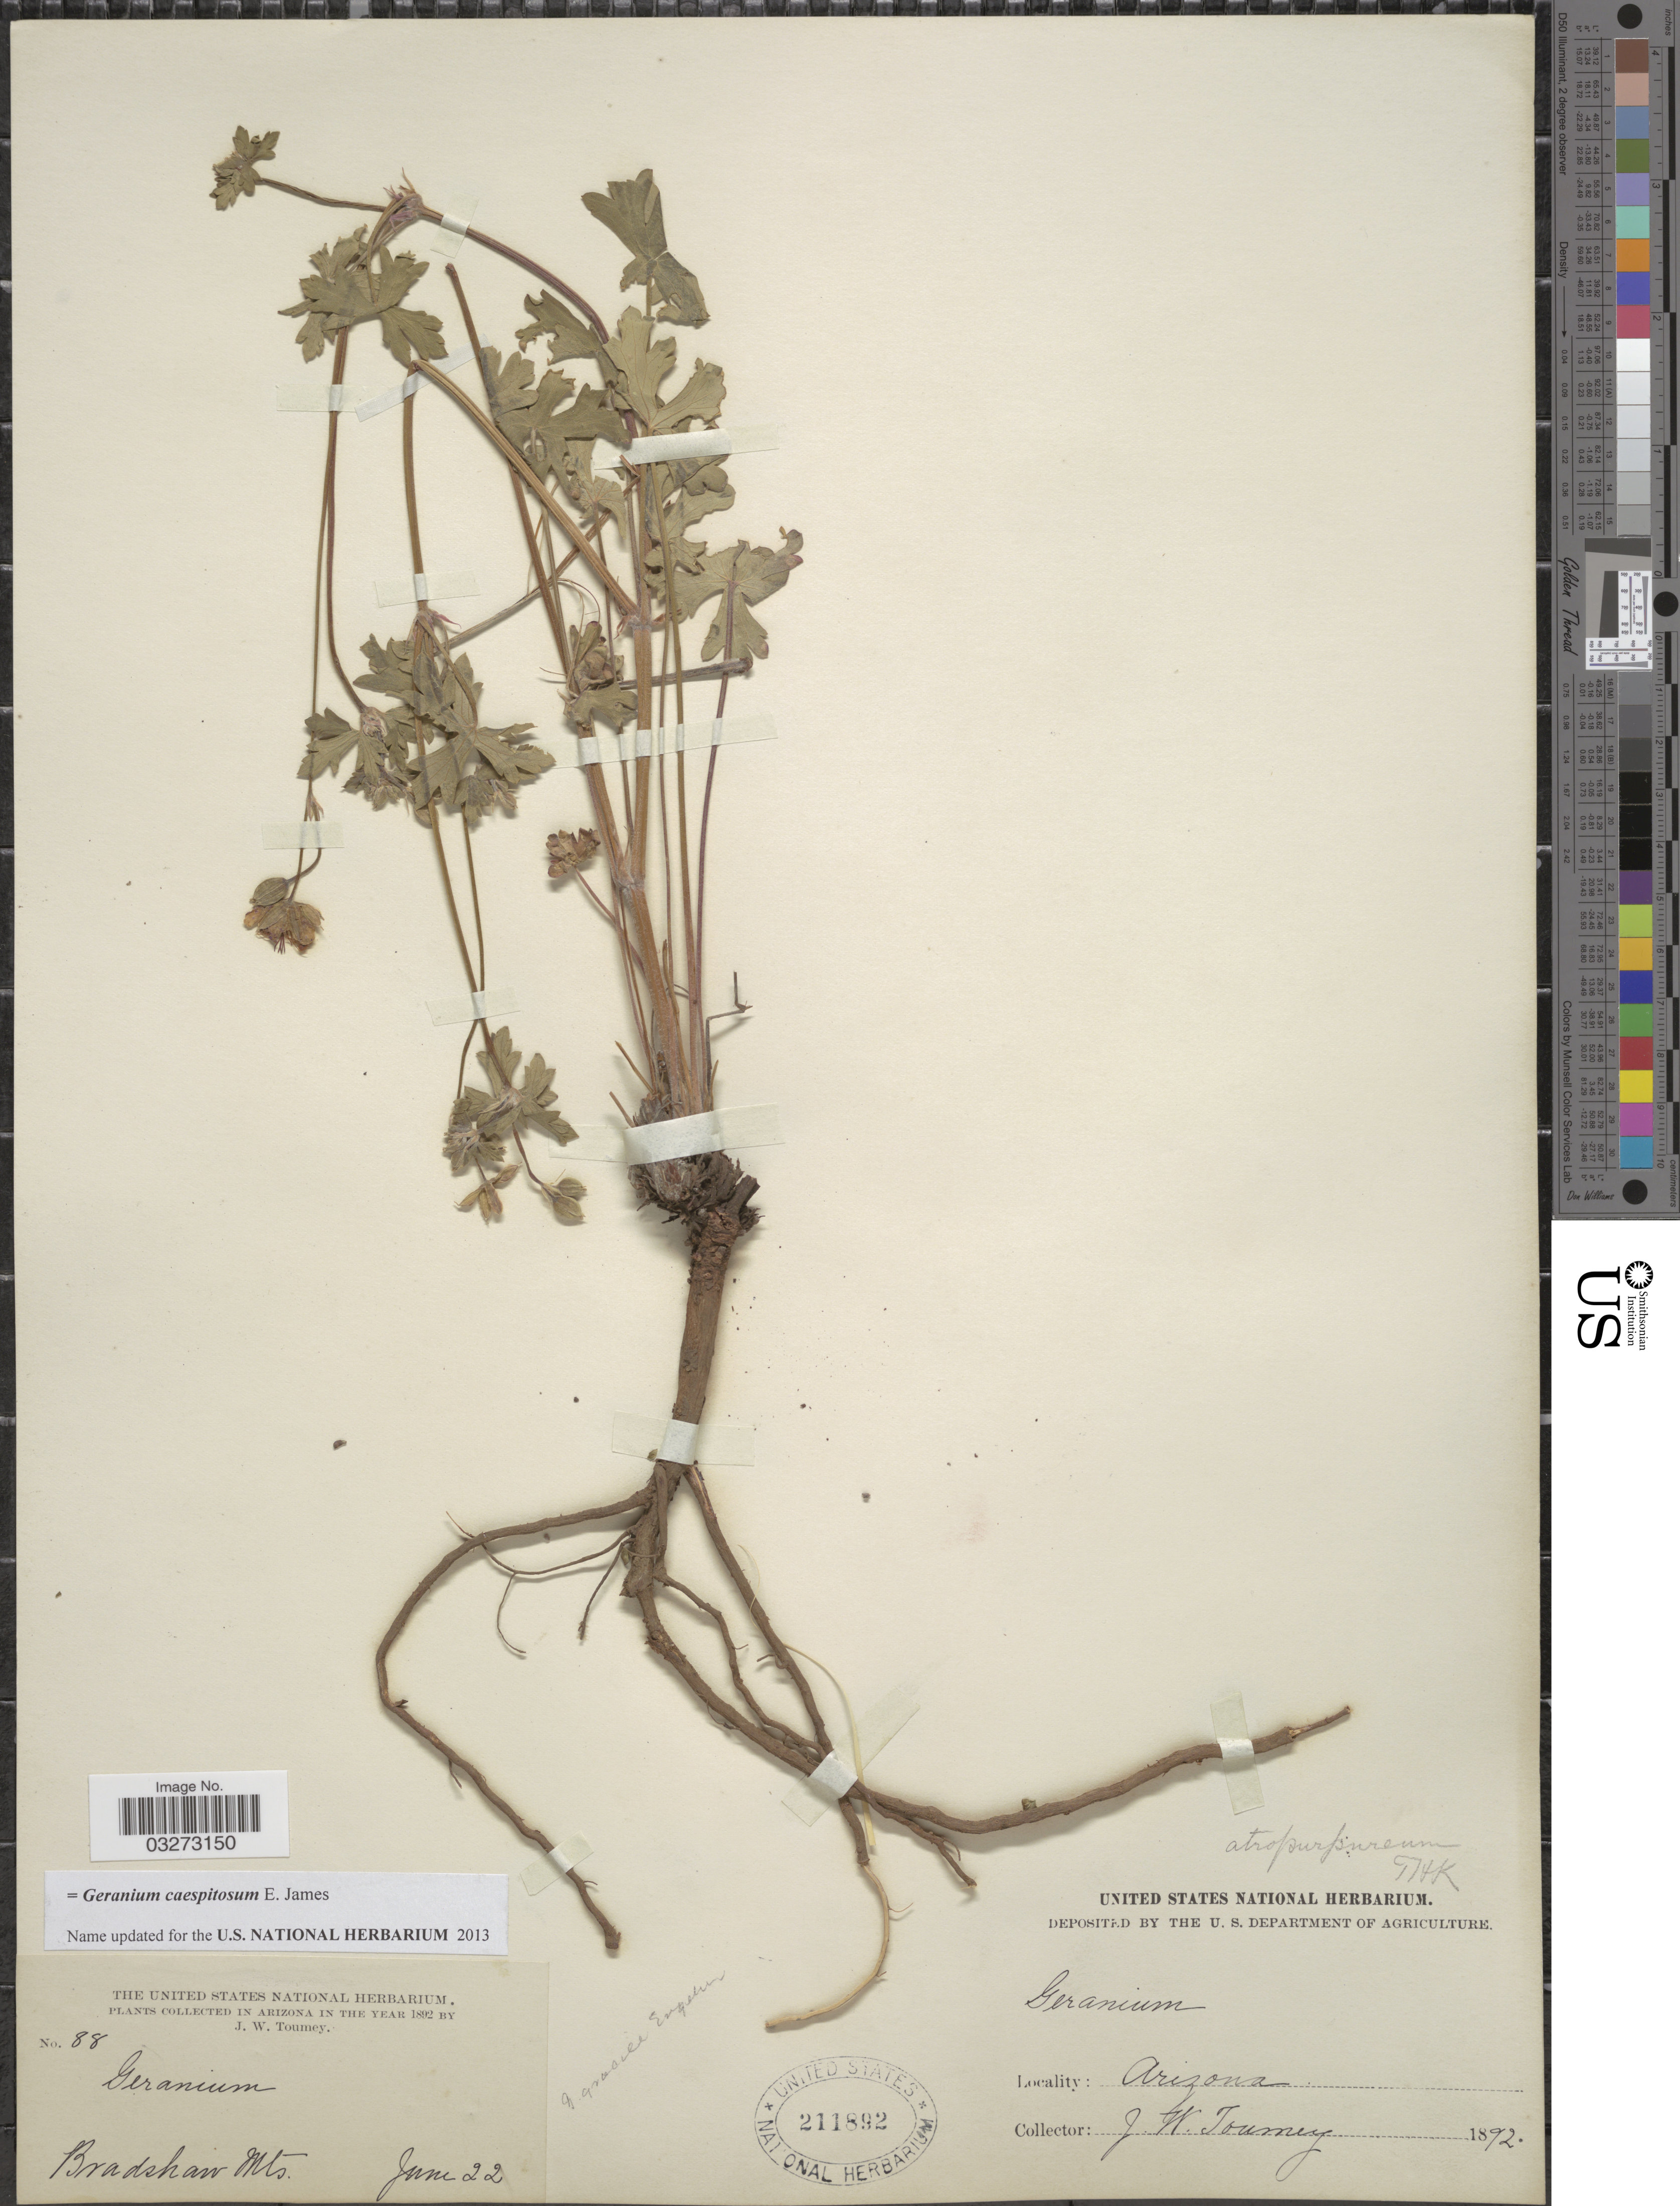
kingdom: Plantae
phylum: Tracheophyta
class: Magnoliopsida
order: Geraniales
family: Geraniaceae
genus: Geranium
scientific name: Geranium caespitosum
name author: E. James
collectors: J. W. Toumey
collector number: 88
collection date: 1892-06-22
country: United States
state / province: Arizona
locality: Bradshaw Mts.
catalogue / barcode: US 211892